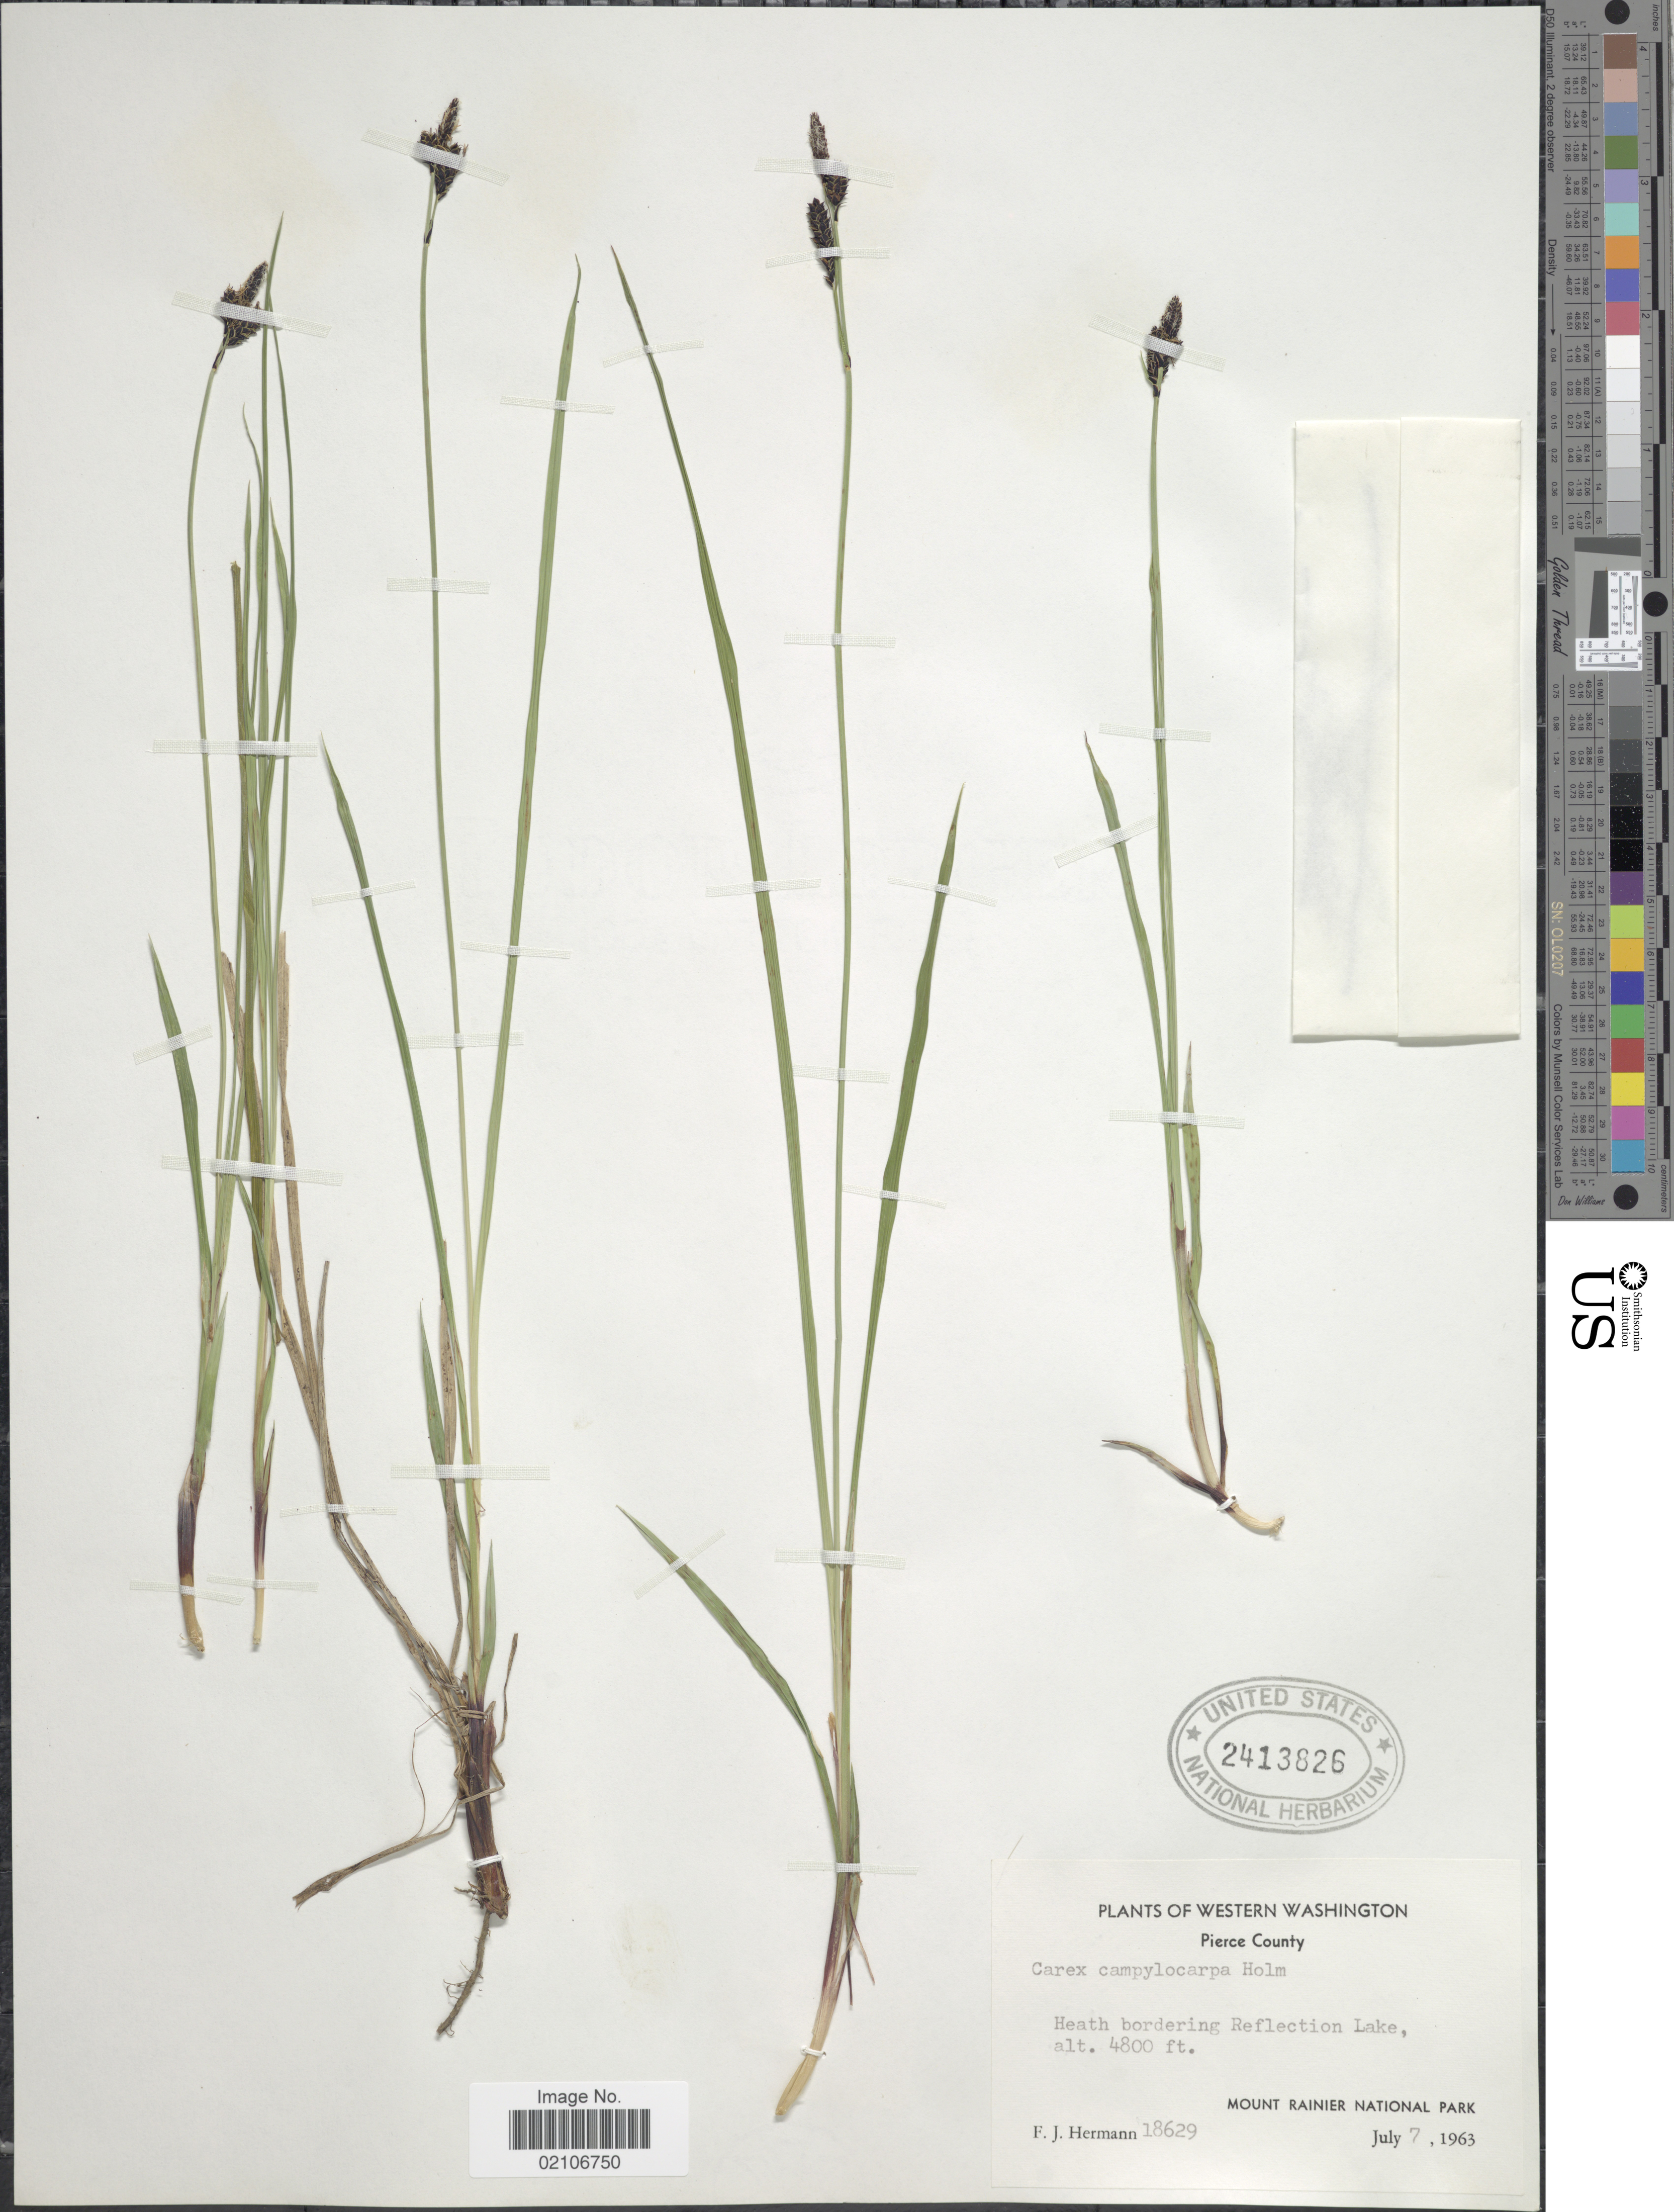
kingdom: Plantae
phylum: Tracheophyta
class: Liliopsida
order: Poales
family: Cyperaceae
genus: Carex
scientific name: Carex scopulorum var. bracteosa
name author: (L.H. Bailey) F.J. Herm.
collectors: F. J. Hermann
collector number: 18629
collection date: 1963-07-07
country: United States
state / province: Washington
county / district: Pierce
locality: Western Washington, Pierce County, Heath bordering Reflection Lake, Mount Rainier National Park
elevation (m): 1463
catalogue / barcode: US 2413826